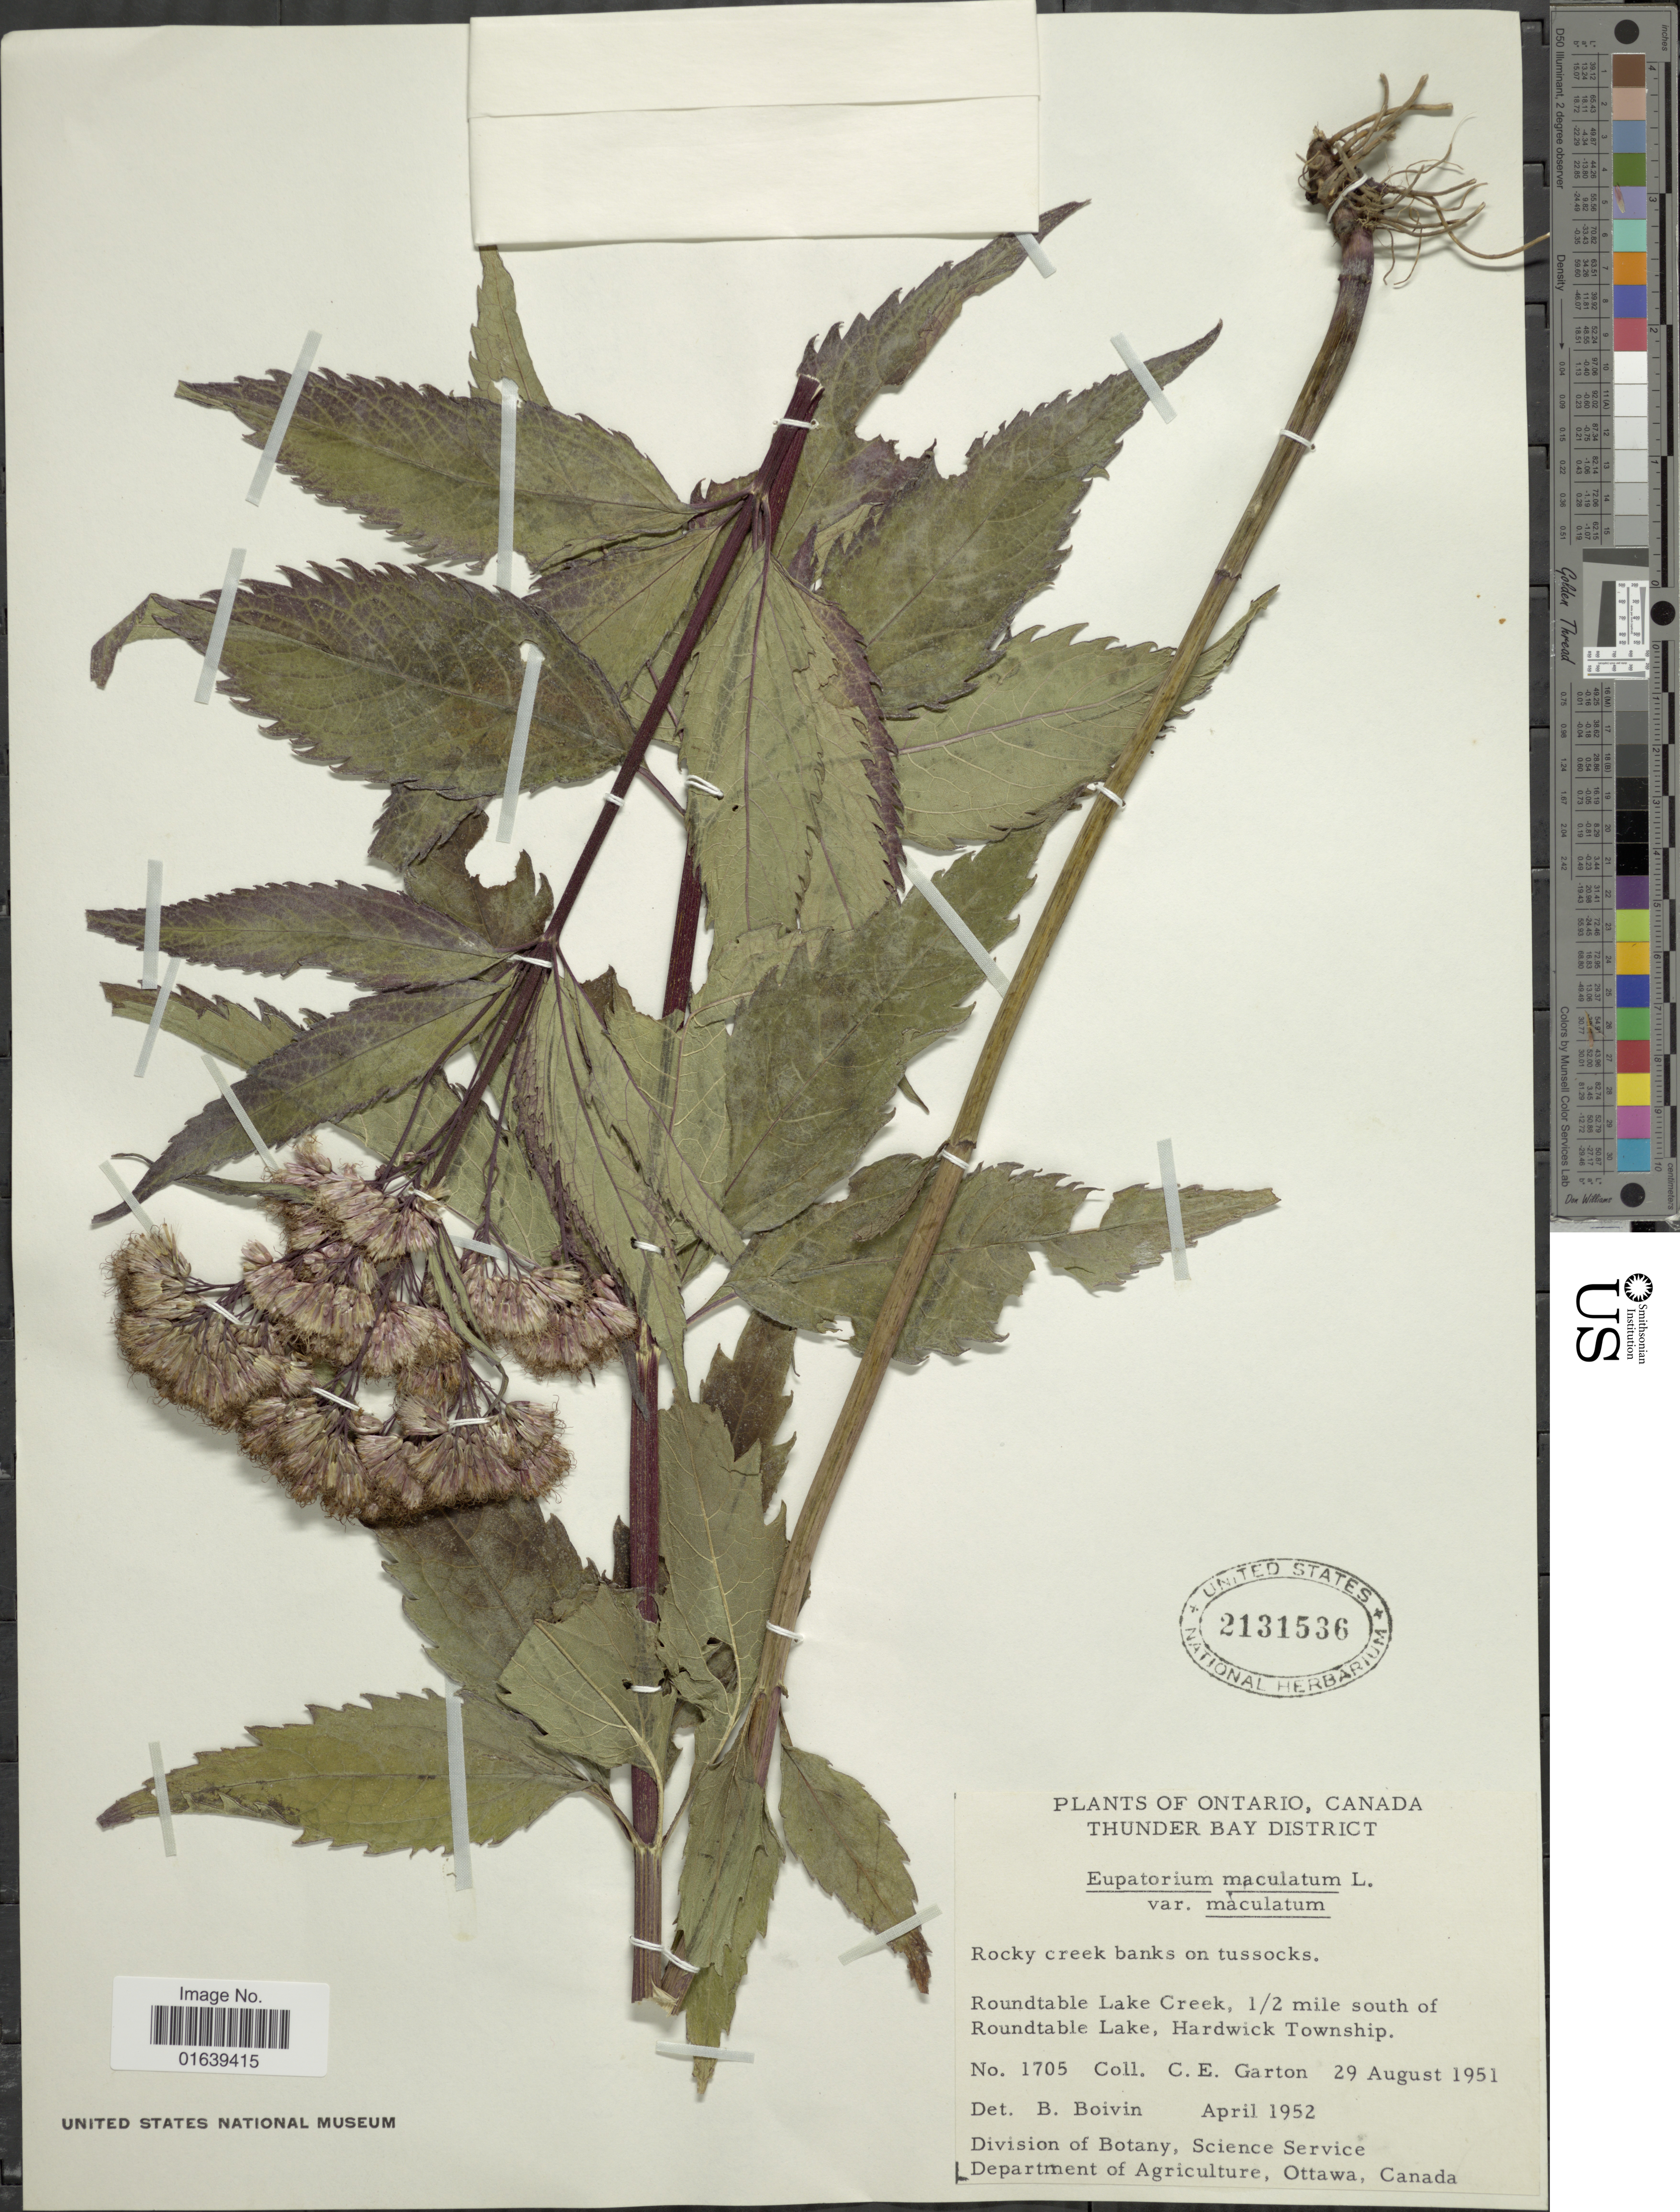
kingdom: Plantae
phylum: Tracheophyta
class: Magnoliopsida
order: Asterales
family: Asteraceae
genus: Eupatorium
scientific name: Eupatorium maculatum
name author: L.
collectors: C. E. Garton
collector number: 1705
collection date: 1951-08-29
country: Canada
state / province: Ontario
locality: Ontario, Canada. Roundtable Lake Creek, 1/2 mile south of Roundtable Lake, hardwick Township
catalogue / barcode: US 2131536